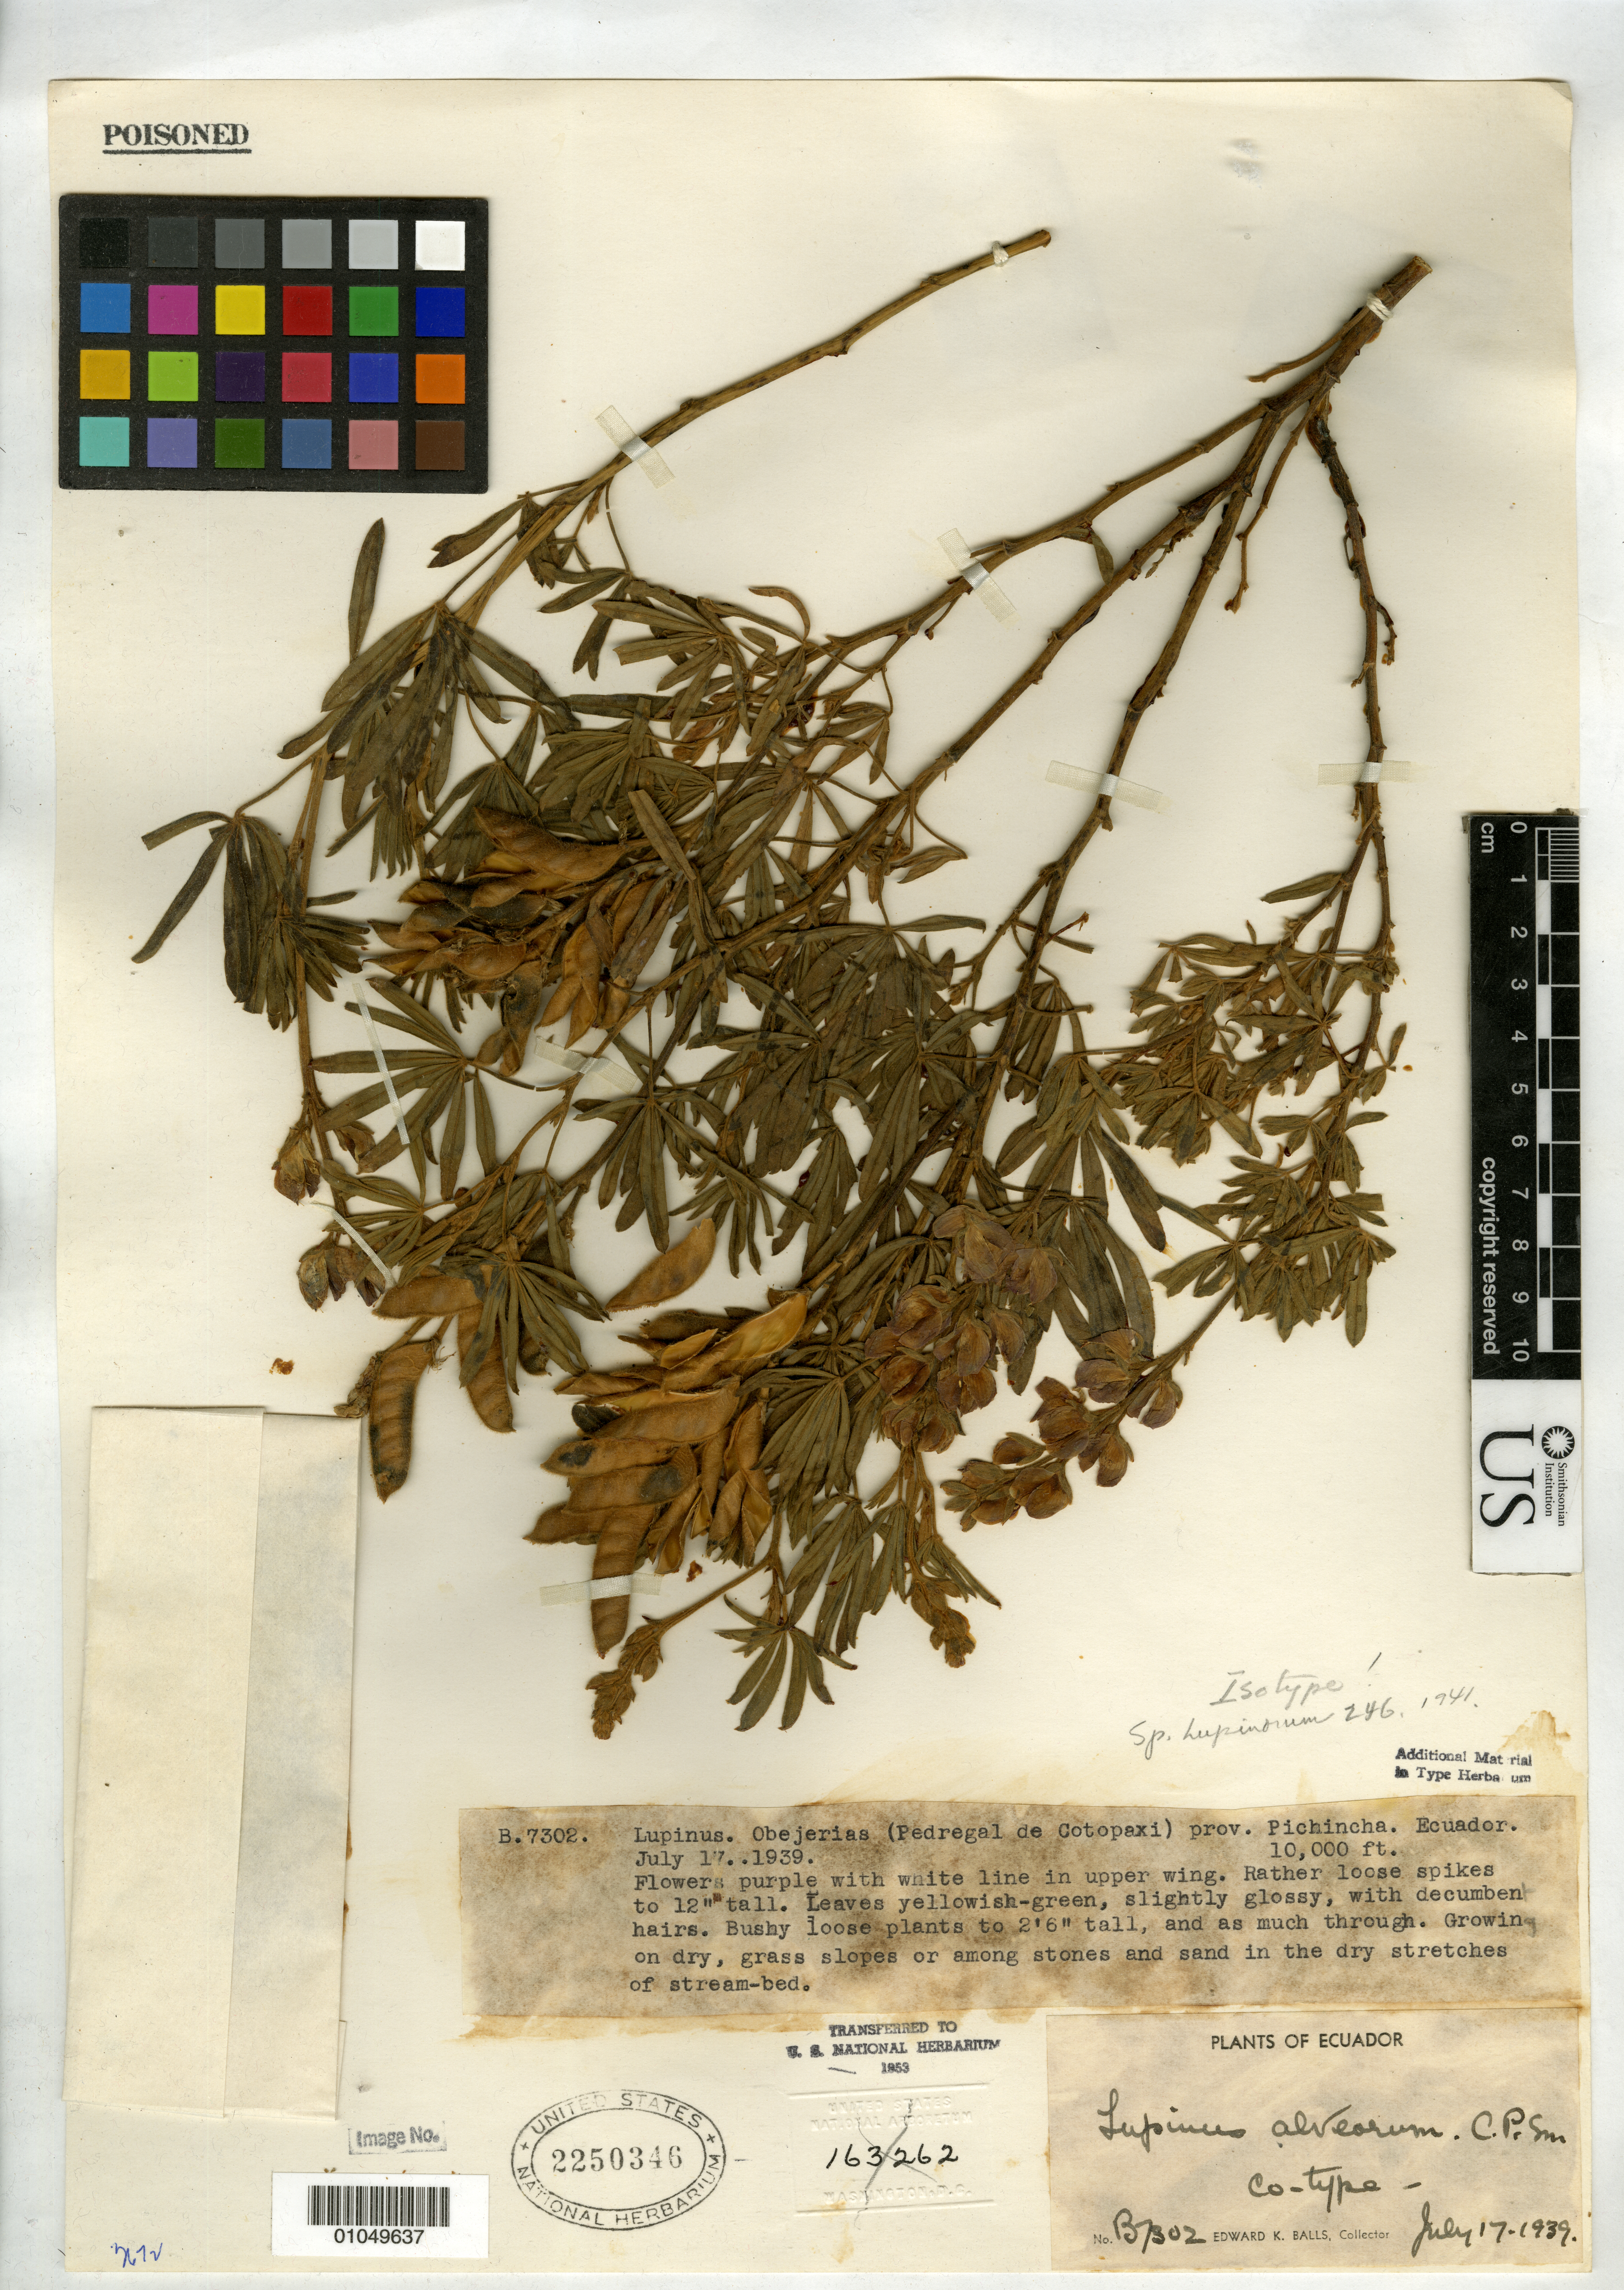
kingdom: Plantae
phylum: Tracheophyta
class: Magnoliopsida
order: Fabales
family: Fabaceae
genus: Lupinus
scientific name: Lupinus alveorum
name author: C.P. Sm.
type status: Isotype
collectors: E. K. Balls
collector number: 7302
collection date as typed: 17 Jul 1939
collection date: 1939-07-17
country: Ecuador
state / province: Pichincha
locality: Oberjerias (Pedregal de Cotopaxi), prov. Pichincha.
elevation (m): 3048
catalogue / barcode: US 2250346